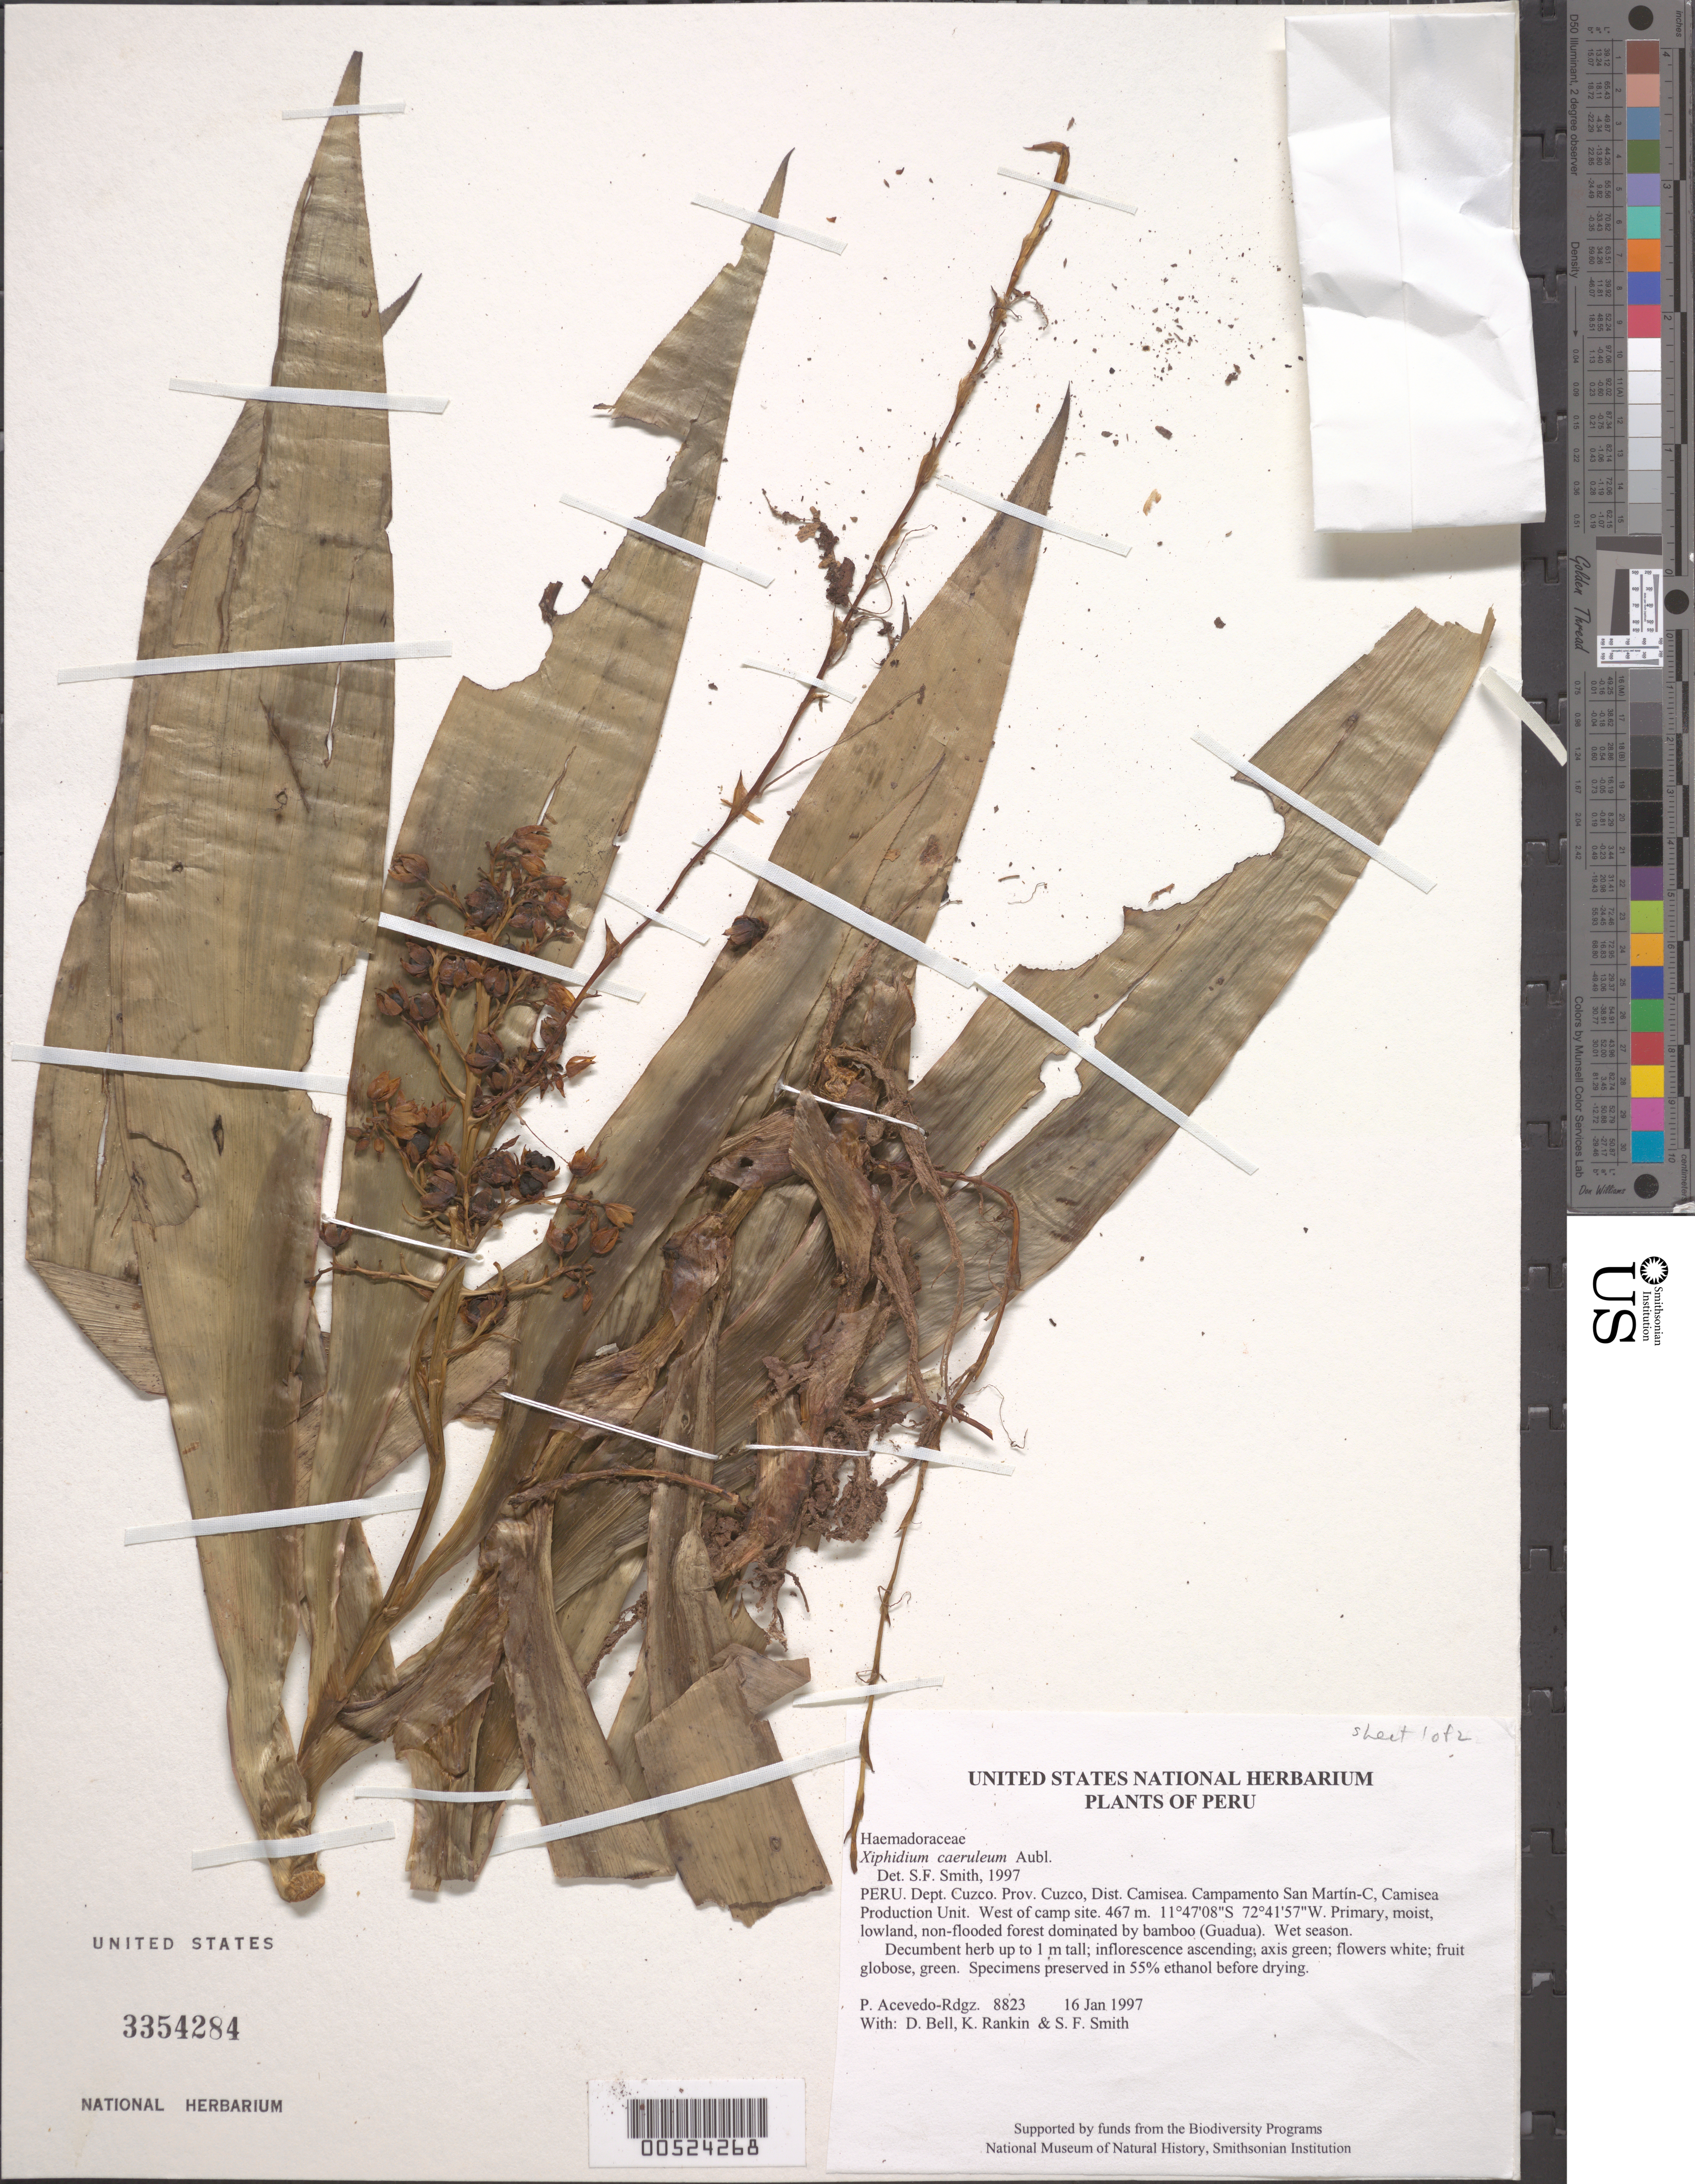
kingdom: Plantae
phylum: Tracheophyta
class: Liliopsida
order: Commelinales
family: Haemodoraceae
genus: Xiphidium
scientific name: Xiphidium caeruleum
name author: Aubl.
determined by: Smith, Stephen F., (US), NMNH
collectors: P. Acevedo-Rodr., D. A. Bell, K. B. Rankin & S.F. Smith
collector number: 8823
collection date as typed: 16 Jan 1997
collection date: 1997-01-16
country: Peru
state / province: Cusco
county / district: Cusco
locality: Districto Camisea, Campamento San Martín-C, Camisea Production Unit. West of camp site.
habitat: Primary, moist, lowland, non-flooded forest dominated by bamboo (Guadua). Wet season.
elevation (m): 467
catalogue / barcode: US 3354284